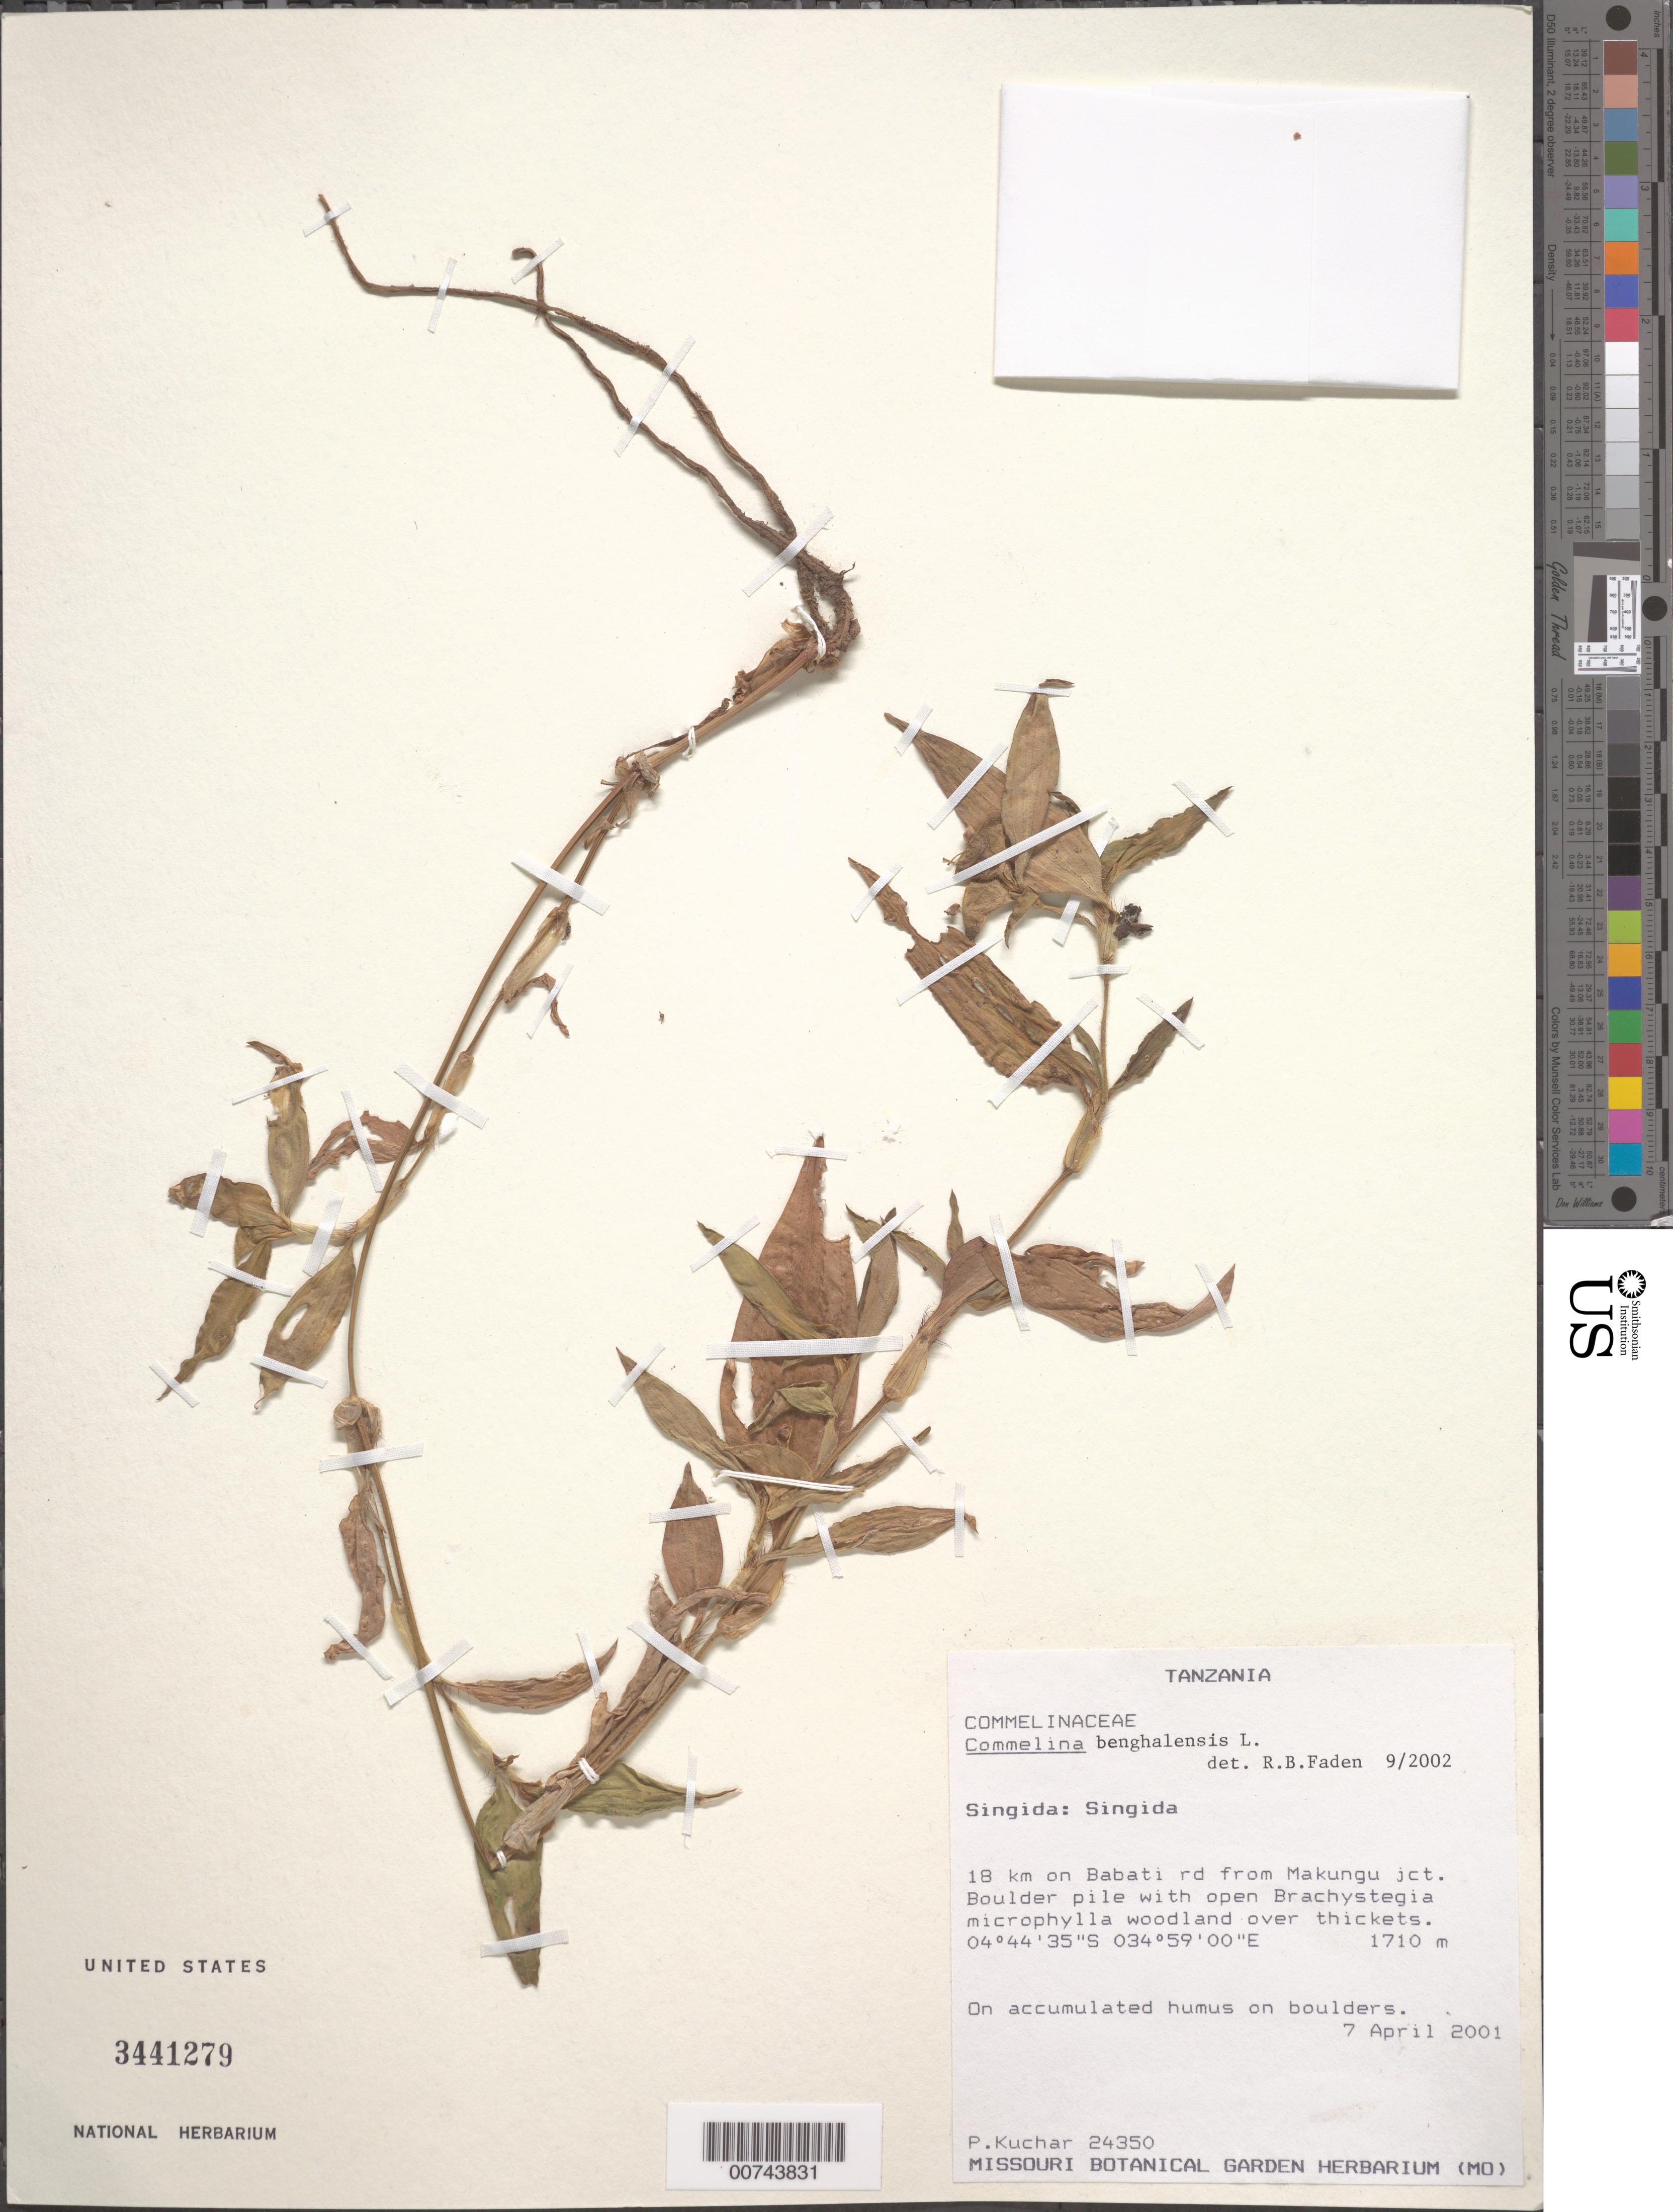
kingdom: Plantae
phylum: Tracheophyta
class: Liliopsida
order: Commelinales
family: Commelinaceae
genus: Commelina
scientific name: Commelina benghalensis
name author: L.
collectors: P. Kuchar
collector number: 24350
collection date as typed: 07 Apr 2001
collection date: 2001-04-07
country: Tanzania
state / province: Singida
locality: Singida, on Babati Rd. from Makungu.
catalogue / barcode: US 3441279